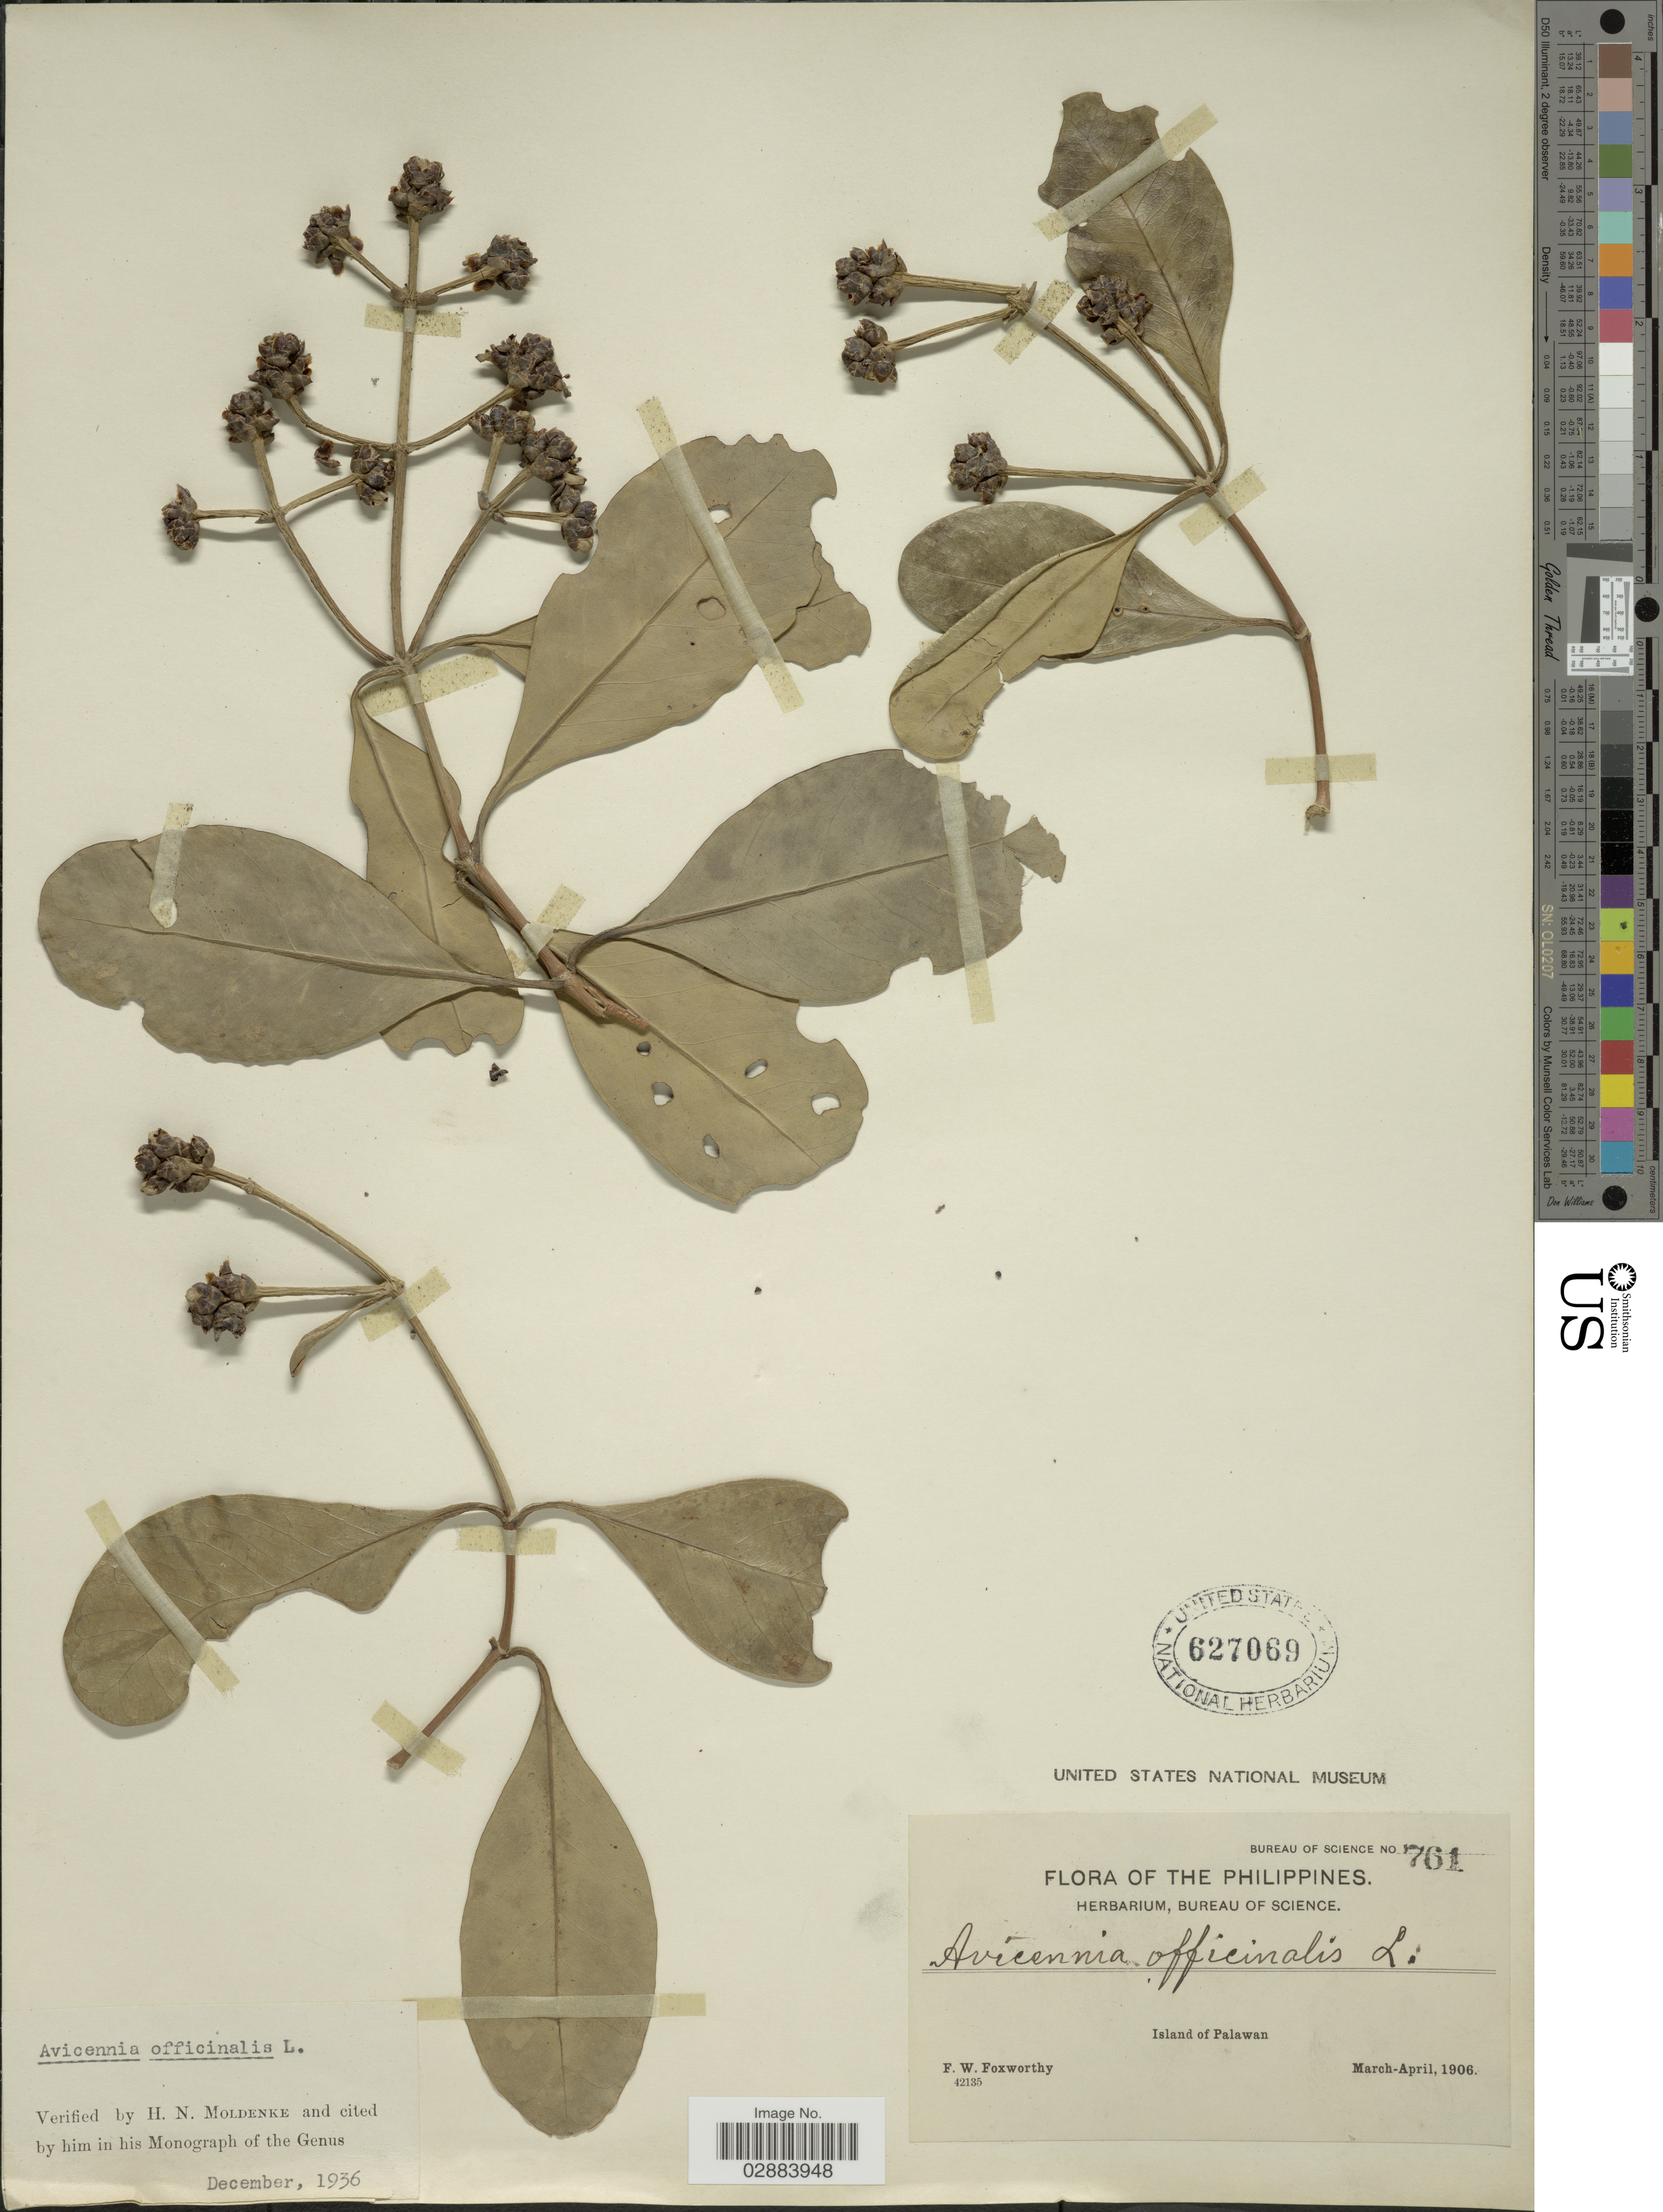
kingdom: Plantae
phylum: Tracheophyta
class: Magnoliopsida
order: Lamiales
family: Acanthaceae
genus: Avicennia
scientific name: Avicennia officinalis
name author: L.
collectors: F. W. Foxworthy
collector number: Bureau of Science 761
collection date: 1906-03/1906-04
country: Philippines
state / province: Mimaropa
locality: Island of Palawan.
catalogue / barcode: US 627069